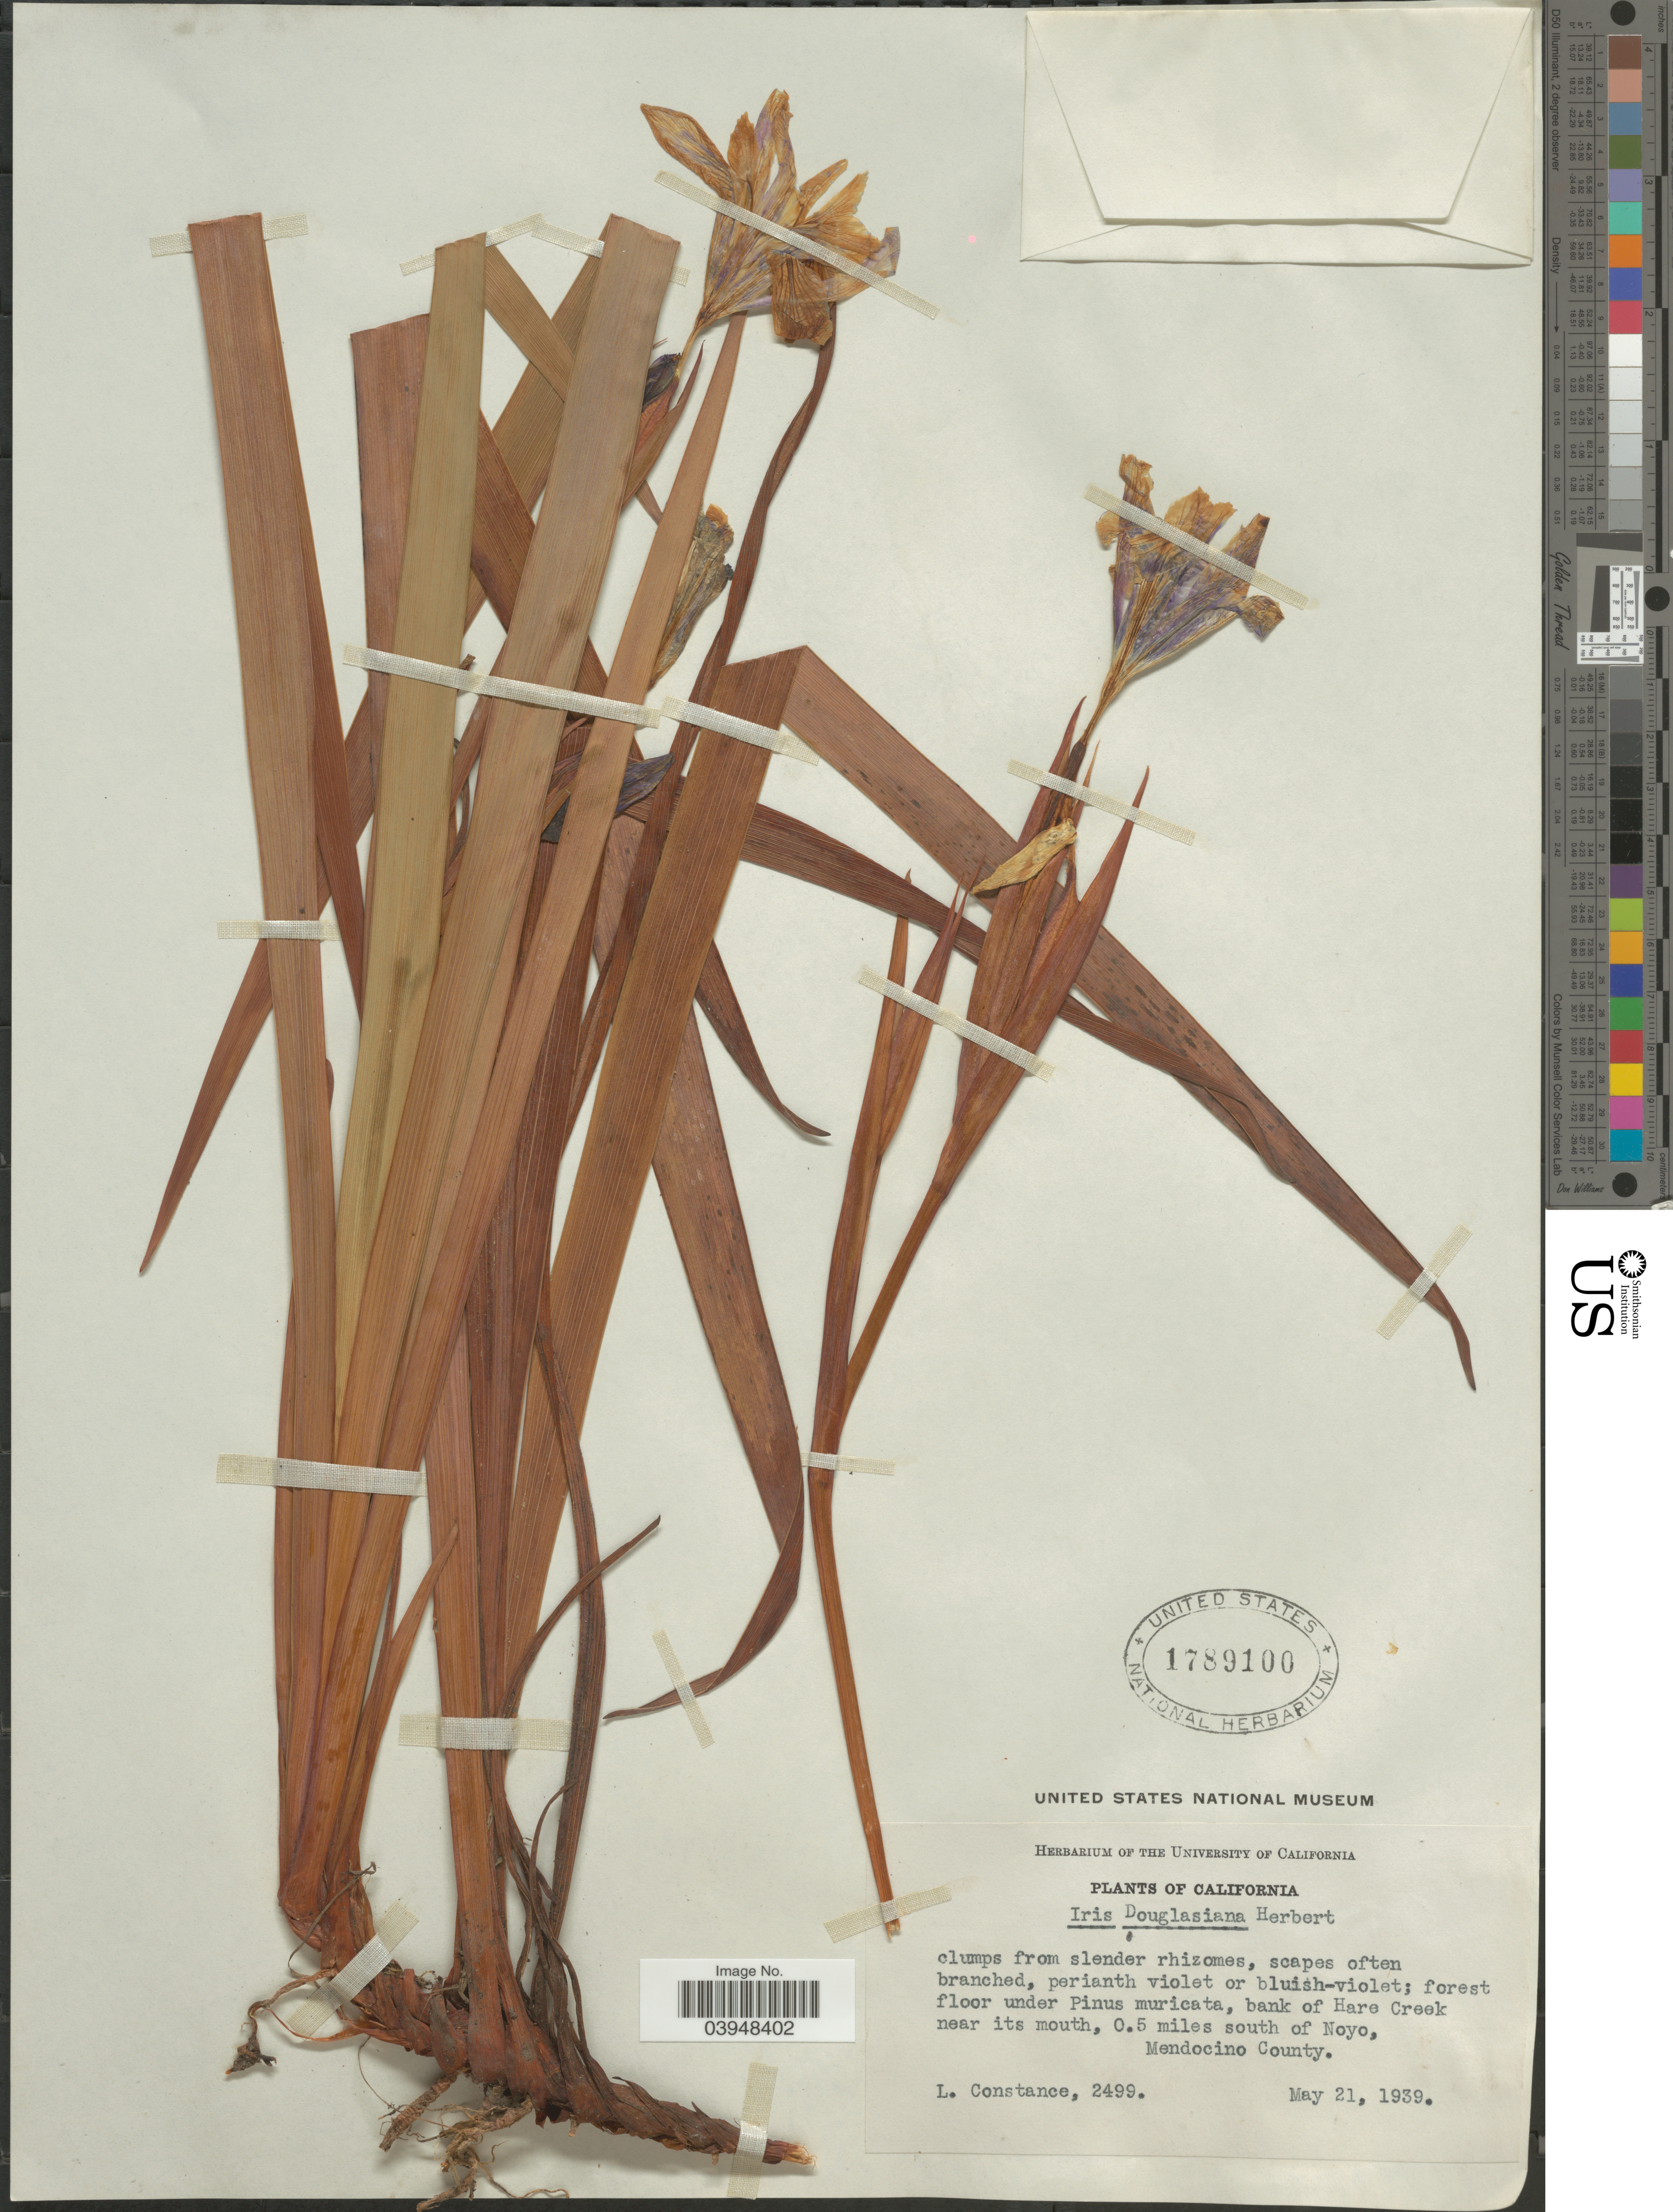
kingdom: Plantae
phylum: Tracheophyta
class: Liliopsida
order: Asparagales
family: Iridaceae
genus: Iris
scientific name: Iris douglasiana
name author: Herb.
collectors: L. Constance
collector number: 2499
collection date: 1939-05-21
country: United States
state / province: California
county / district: Mendocino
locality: Bank of Hare Creek near its mouth, 0.5 miles south of Noyo, Mendocino County.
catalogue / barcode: US 1789100